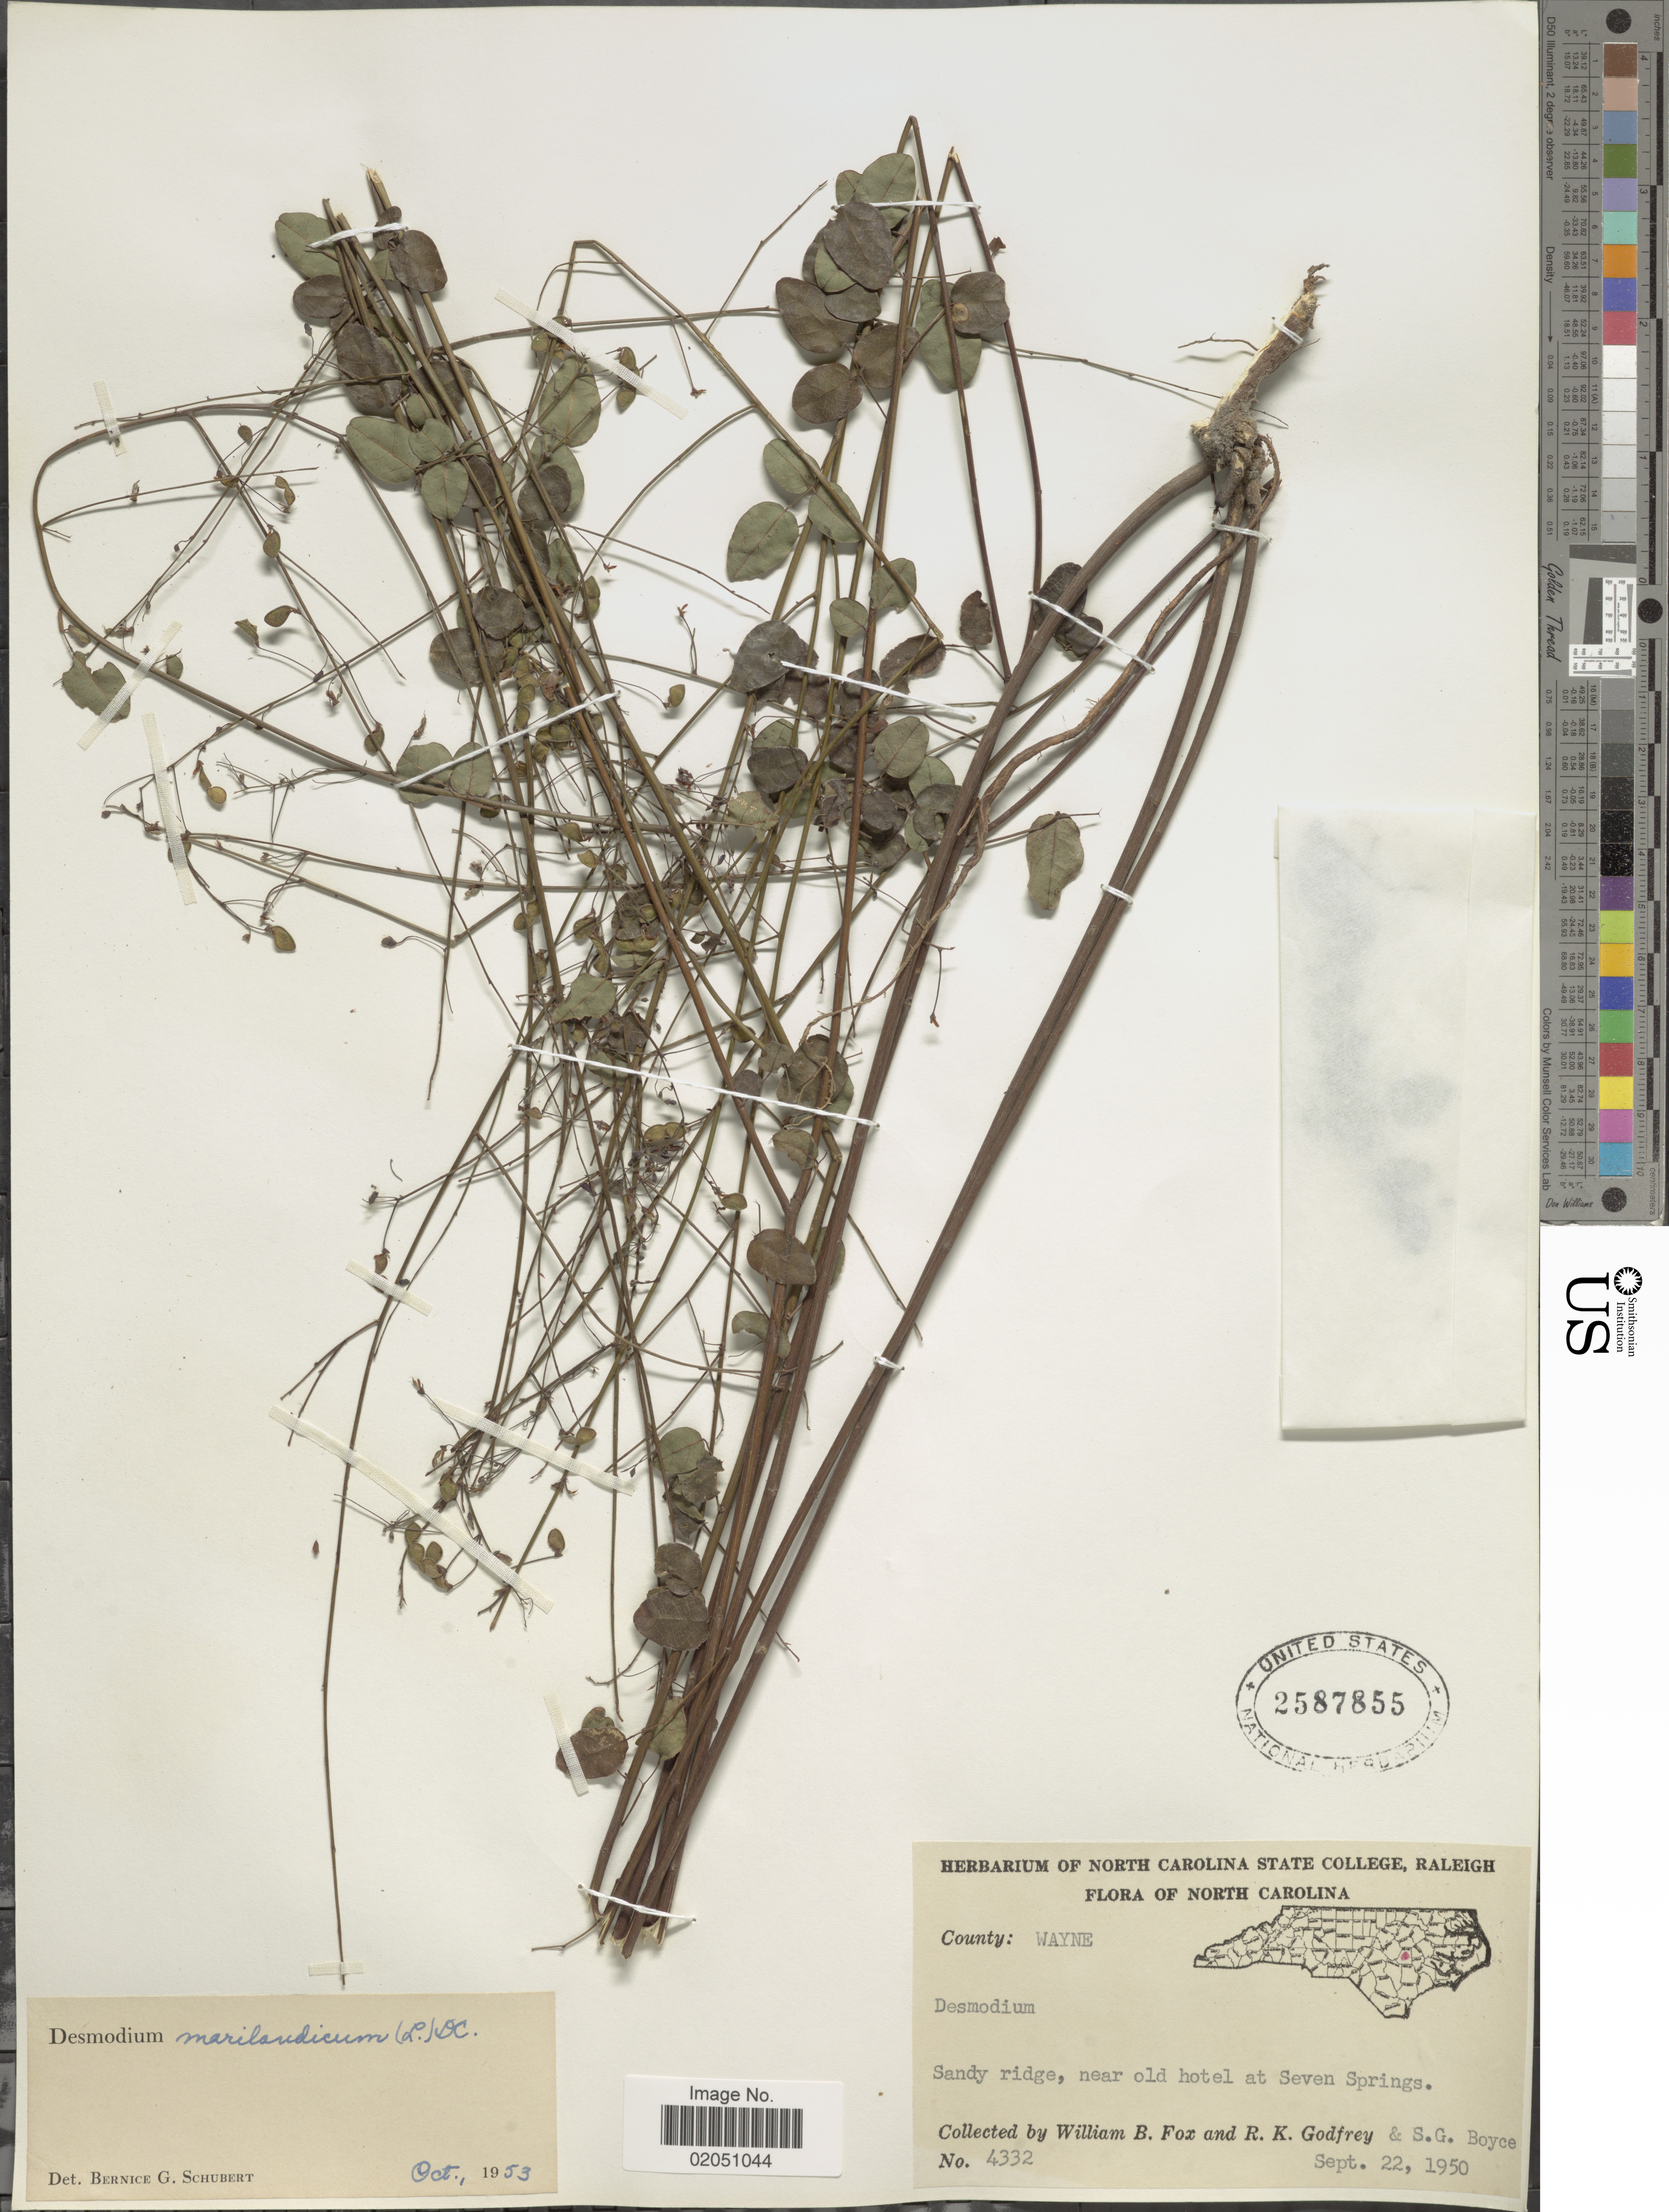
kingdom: Plantae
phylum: Tracheophyta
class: Magnoliopsida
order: Fabales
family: Fabaceae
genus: Desmodium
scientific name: Desmodium marilandicum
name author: Darl.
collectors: W. B. Fox, R. K. Godfrey & S. Boyce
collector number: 4332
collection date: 1950-09-22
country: United States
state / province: North Carolina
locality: County: Wayne, Sandy ridge, near old hotel at Seven Springs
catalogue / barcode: US 2587855